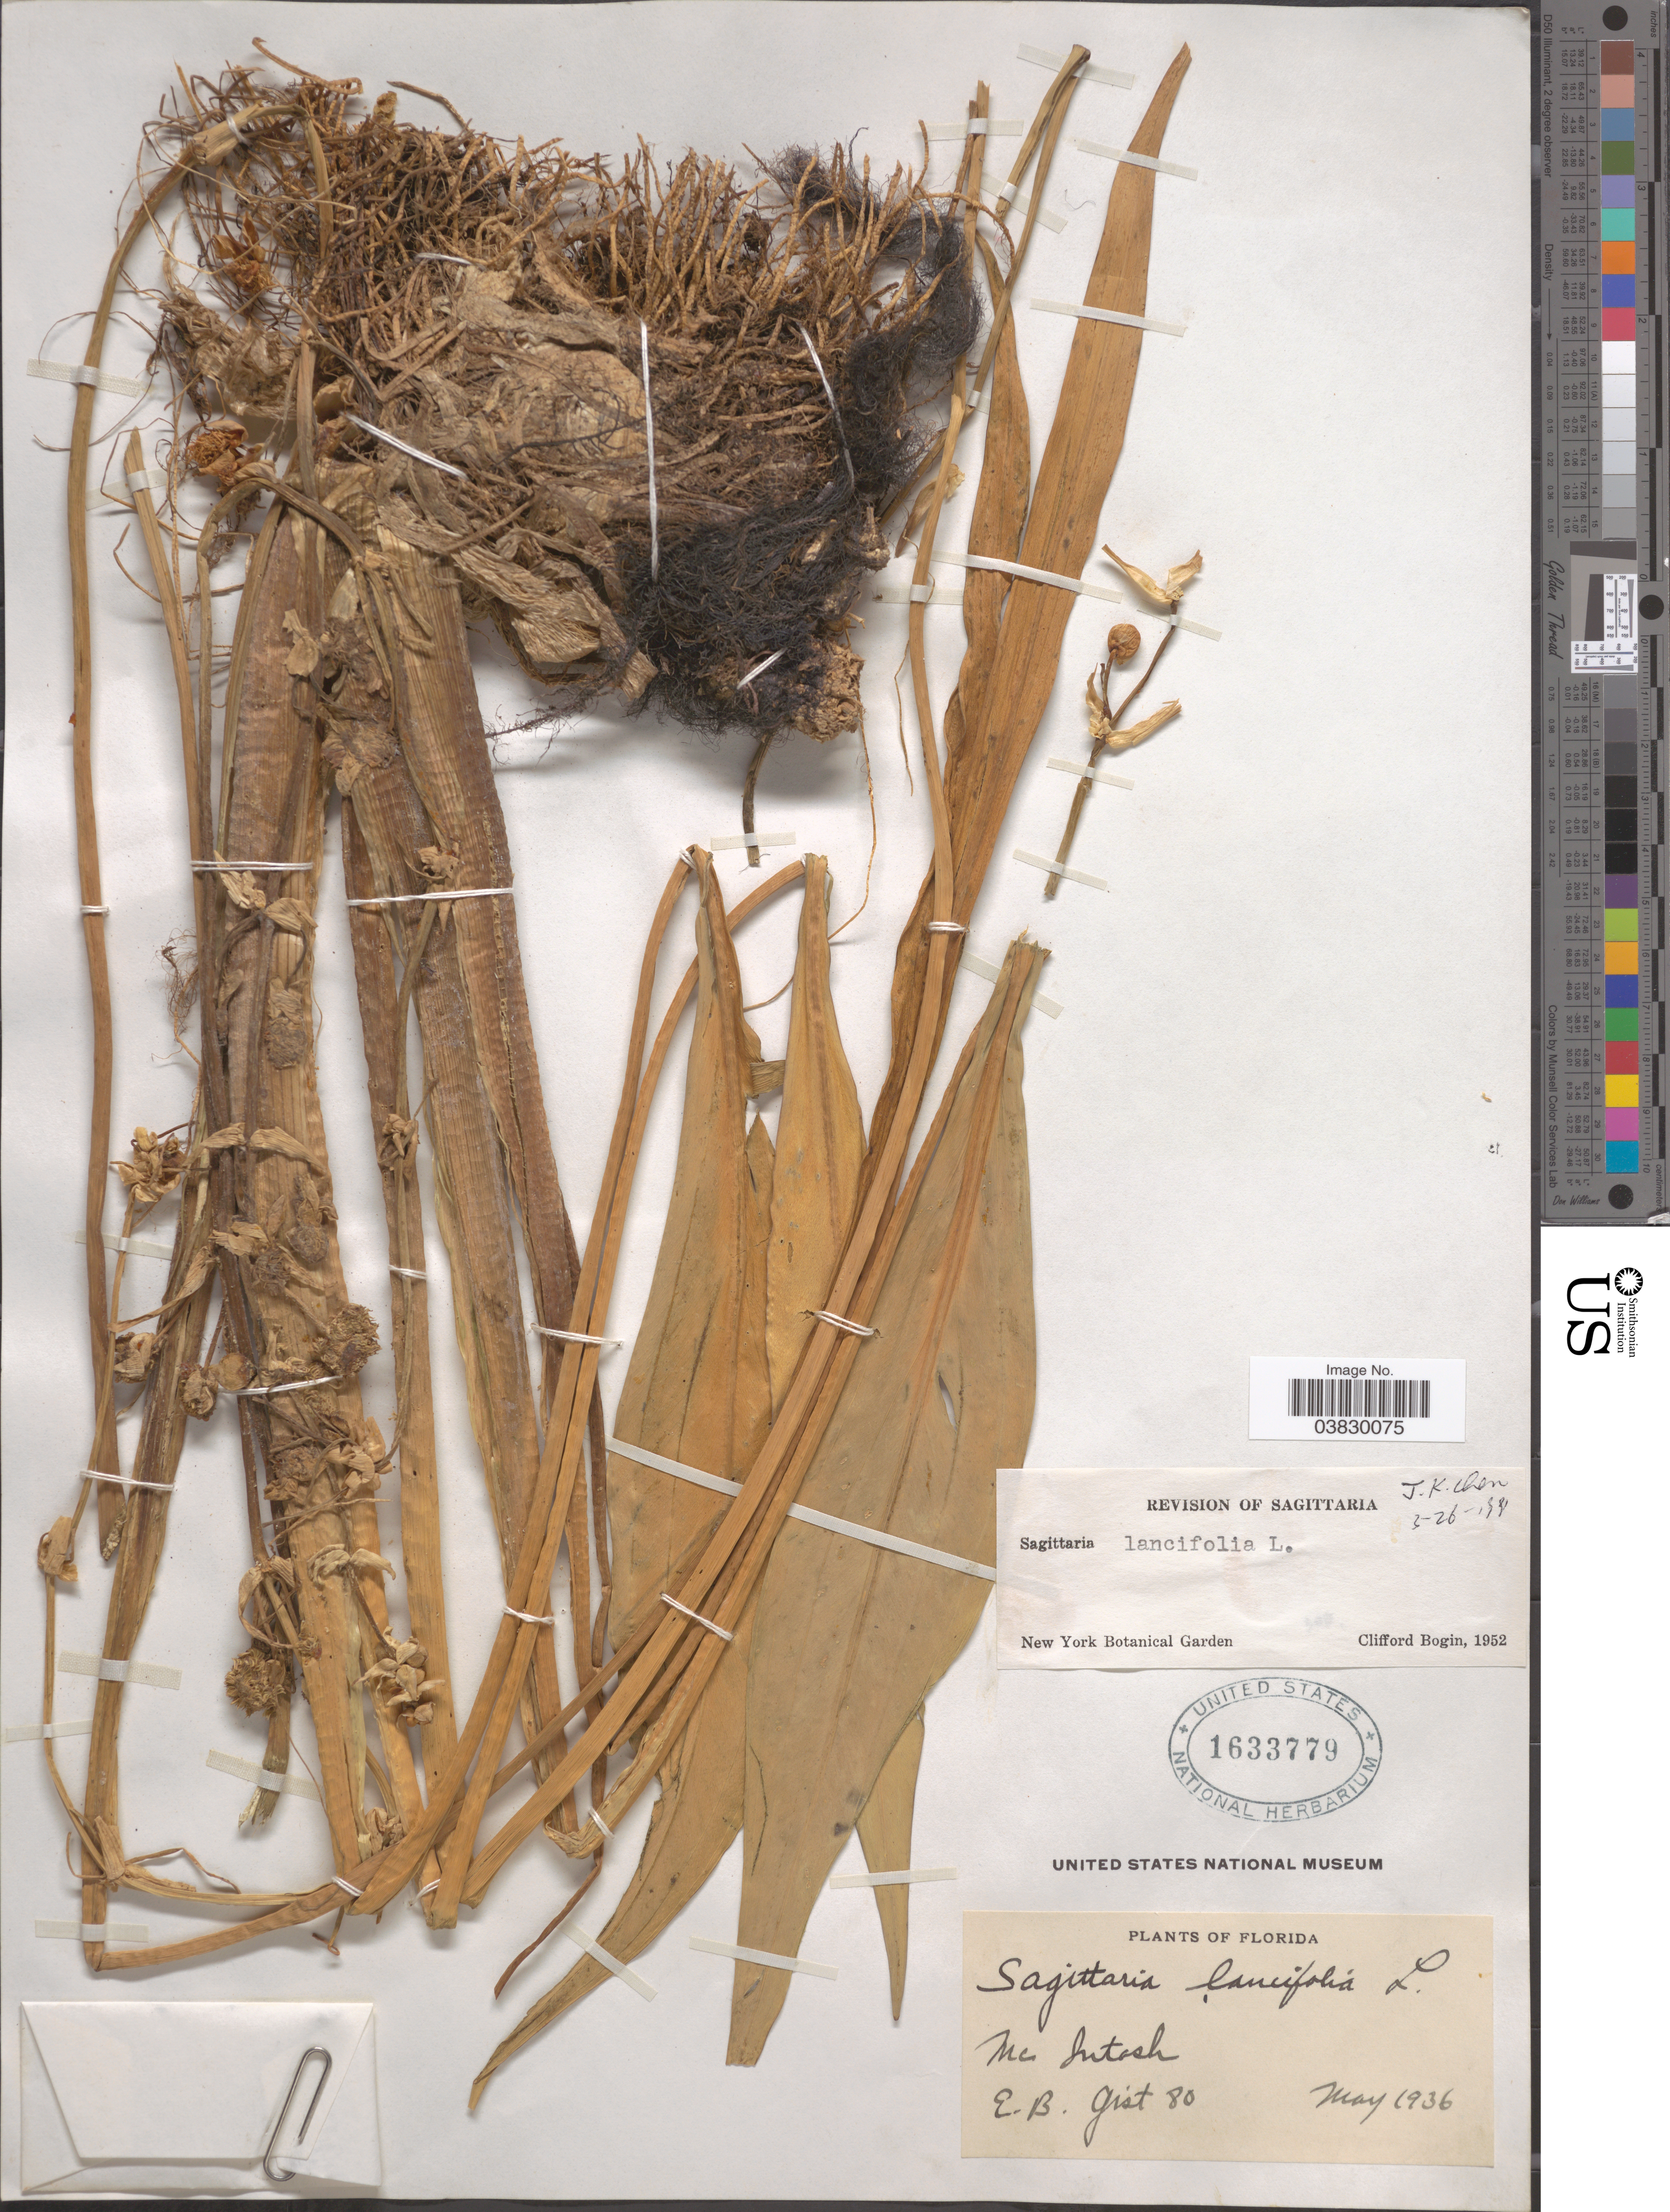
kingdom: Plantae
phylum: Tracheophyta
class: Liliopsida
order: Alismatales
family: Alismataceae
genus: Sagittaria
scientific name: Sagittaria lancifolia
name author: L.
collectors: E. Gist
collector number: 80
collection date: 1936-05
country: United States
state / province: Florida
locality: Mc Intosh.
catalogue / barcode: US 1633779